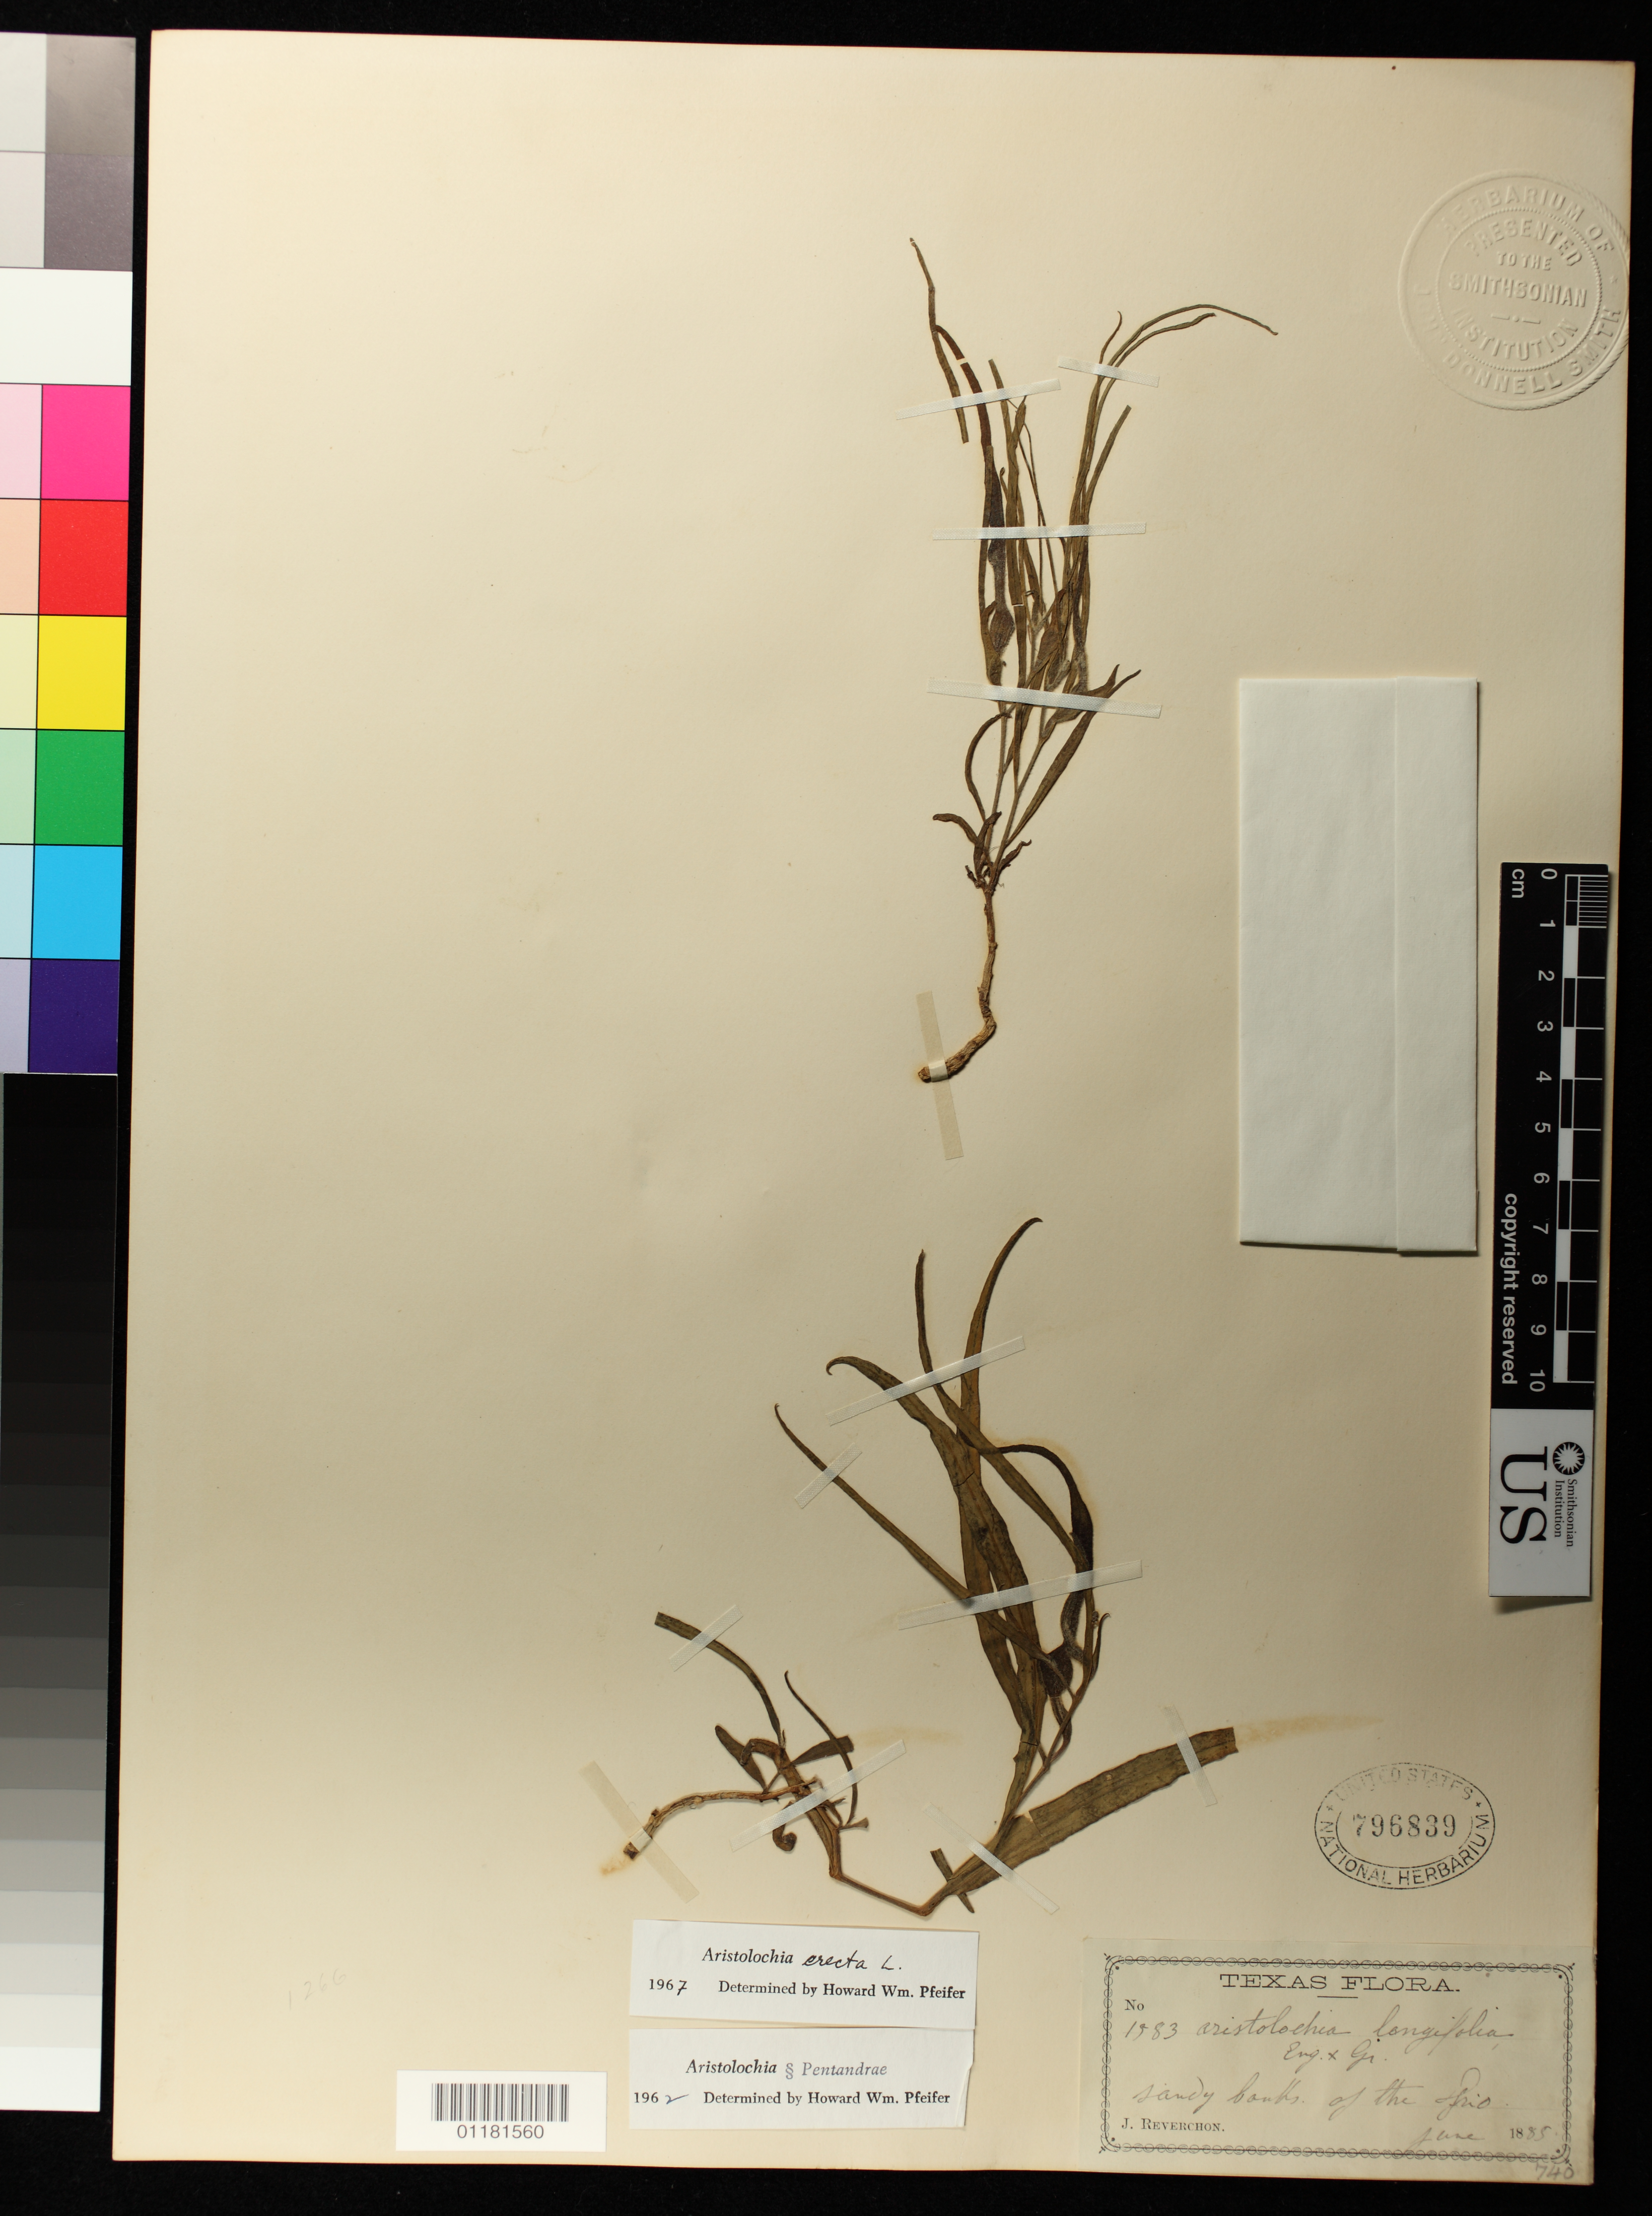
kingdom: Plantae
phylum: Tracheophyta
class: Magnoliopsida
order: Piperales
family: Aristolochiaceae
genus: Aristolochia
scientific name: Aristolochia erecta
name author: L.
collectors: J. Reverchon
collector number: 1583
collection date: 1885-06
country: United States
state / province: Texas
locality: Sandy banks of the Frio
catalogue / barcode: US 796839